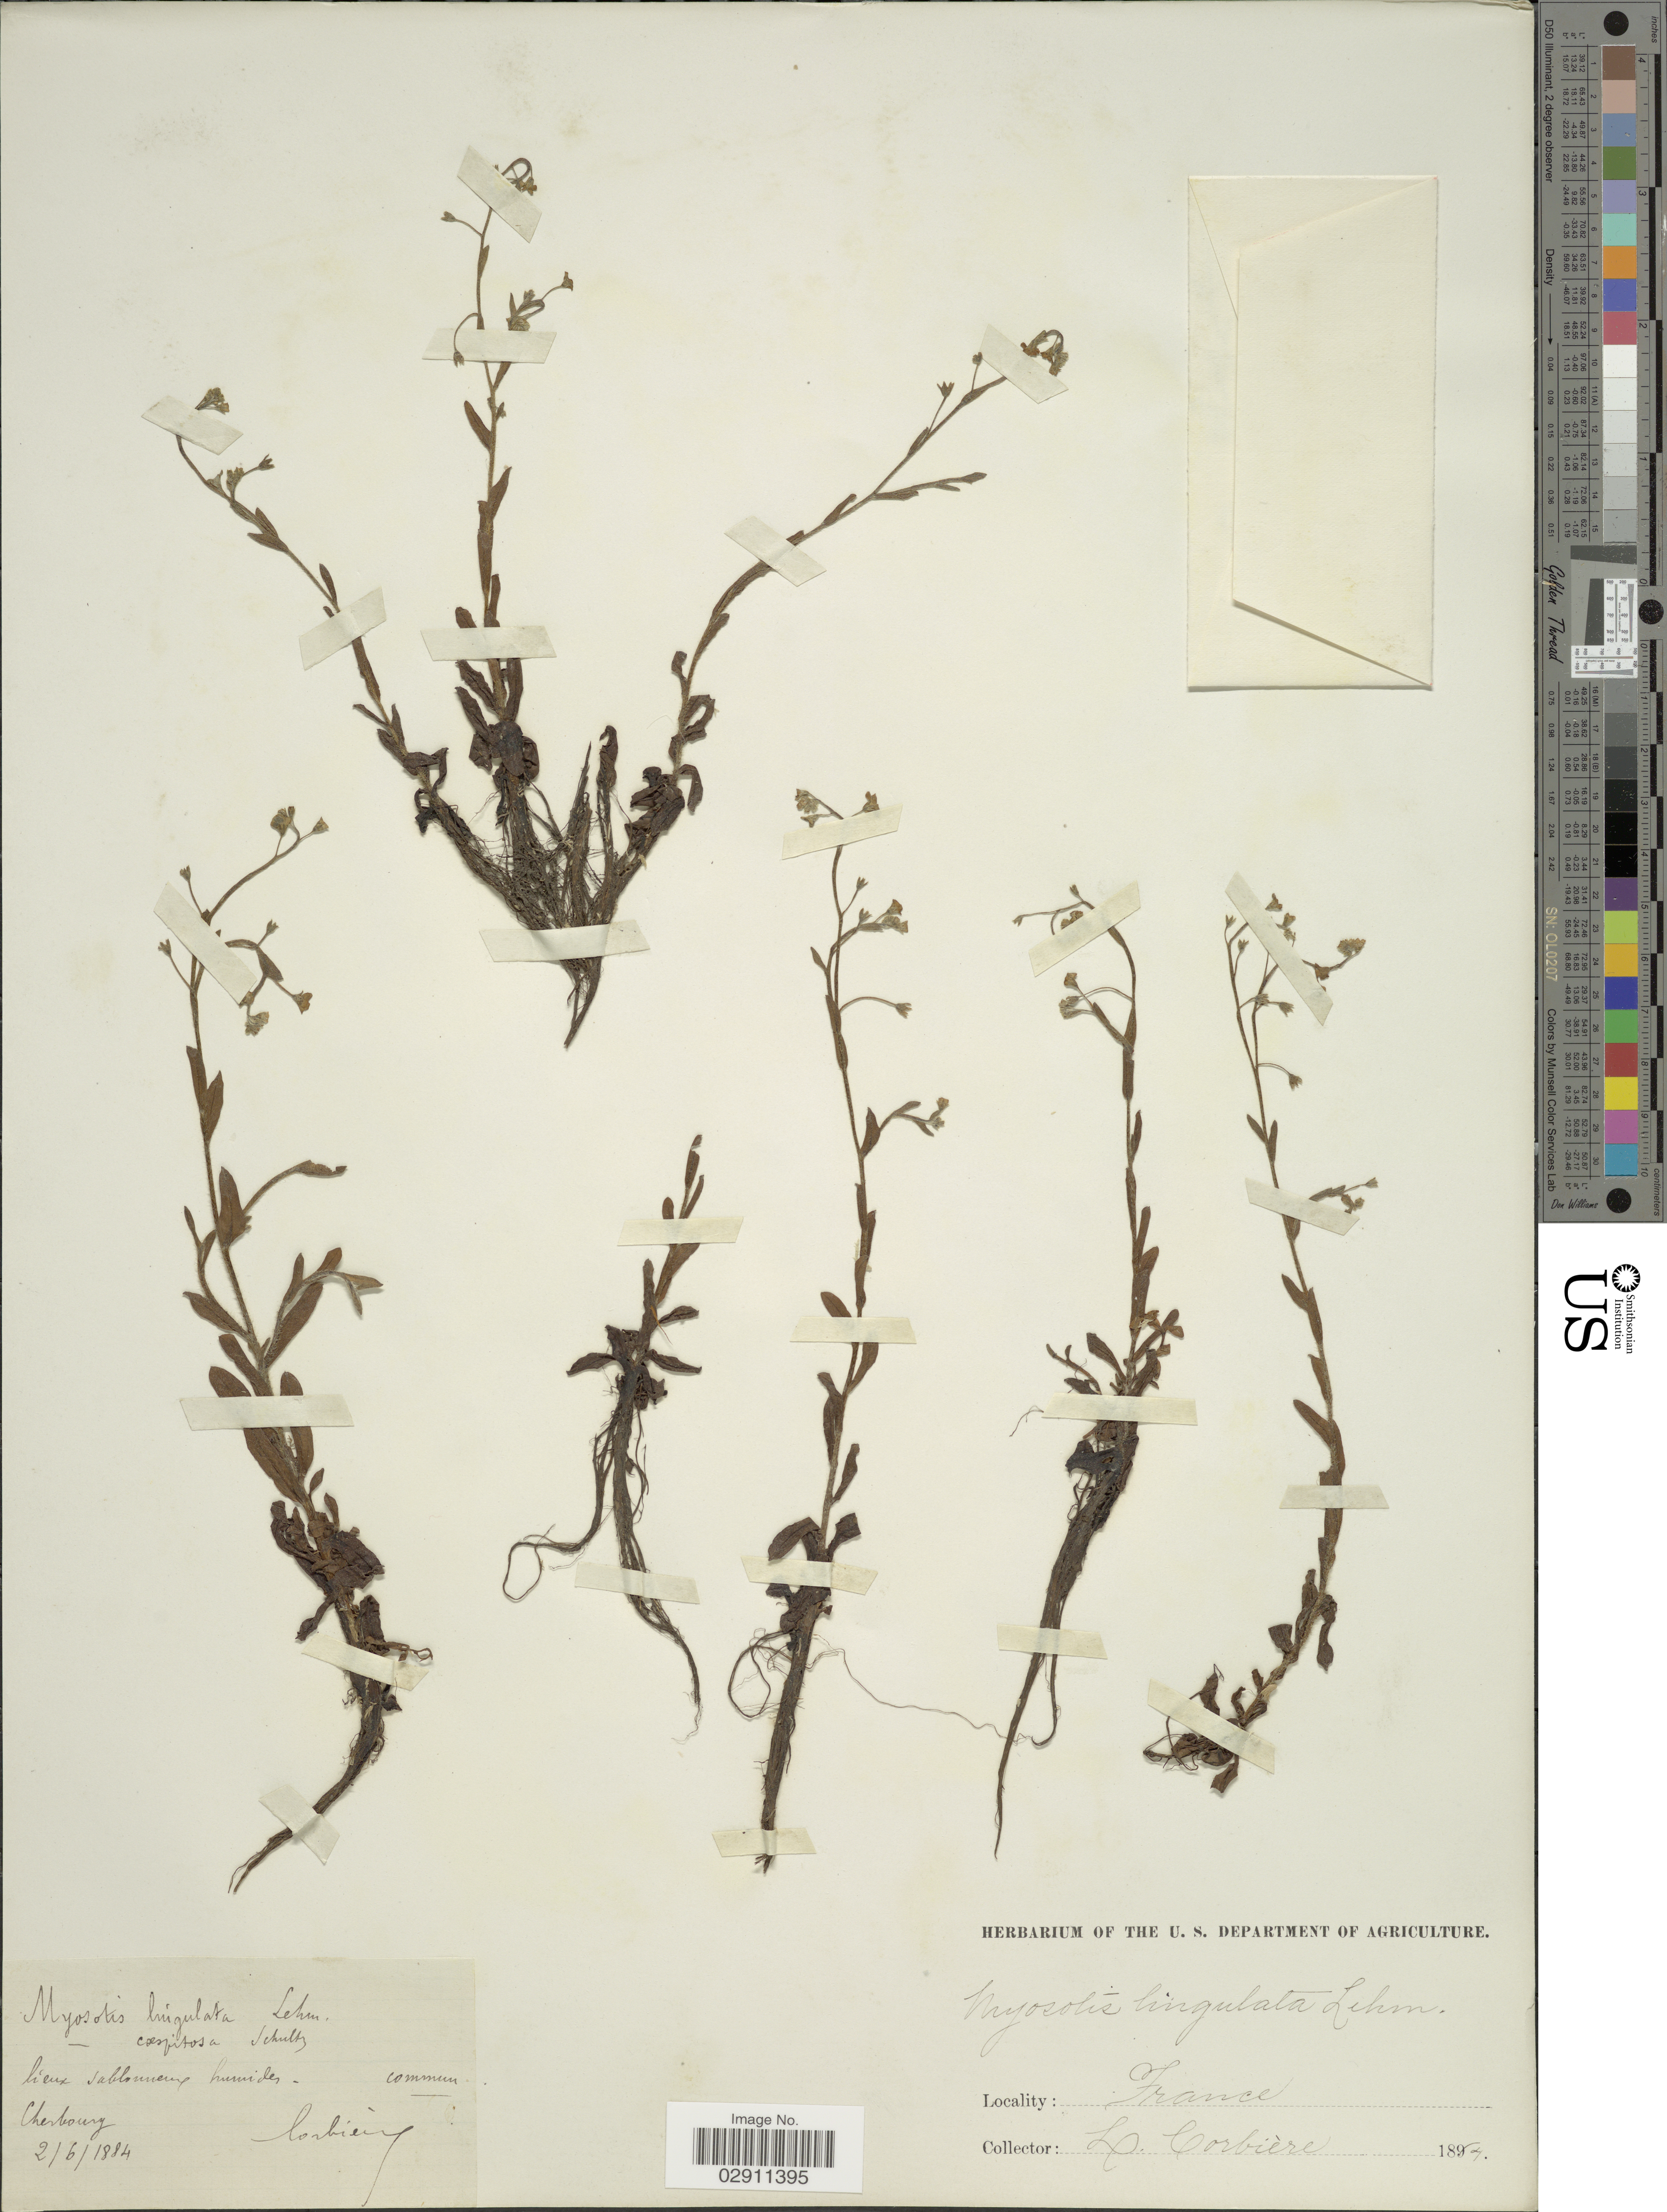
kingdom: Plantae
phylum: Tracheophyta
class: Magnoliopsida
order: Boraginales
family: Boraginaceae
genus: Myosotis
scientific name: Myosotis caespitosa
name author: Schultz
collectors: L. Corbière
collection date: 1884-06-02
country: France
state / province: Normandie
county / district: Manche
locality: Cherbourg.